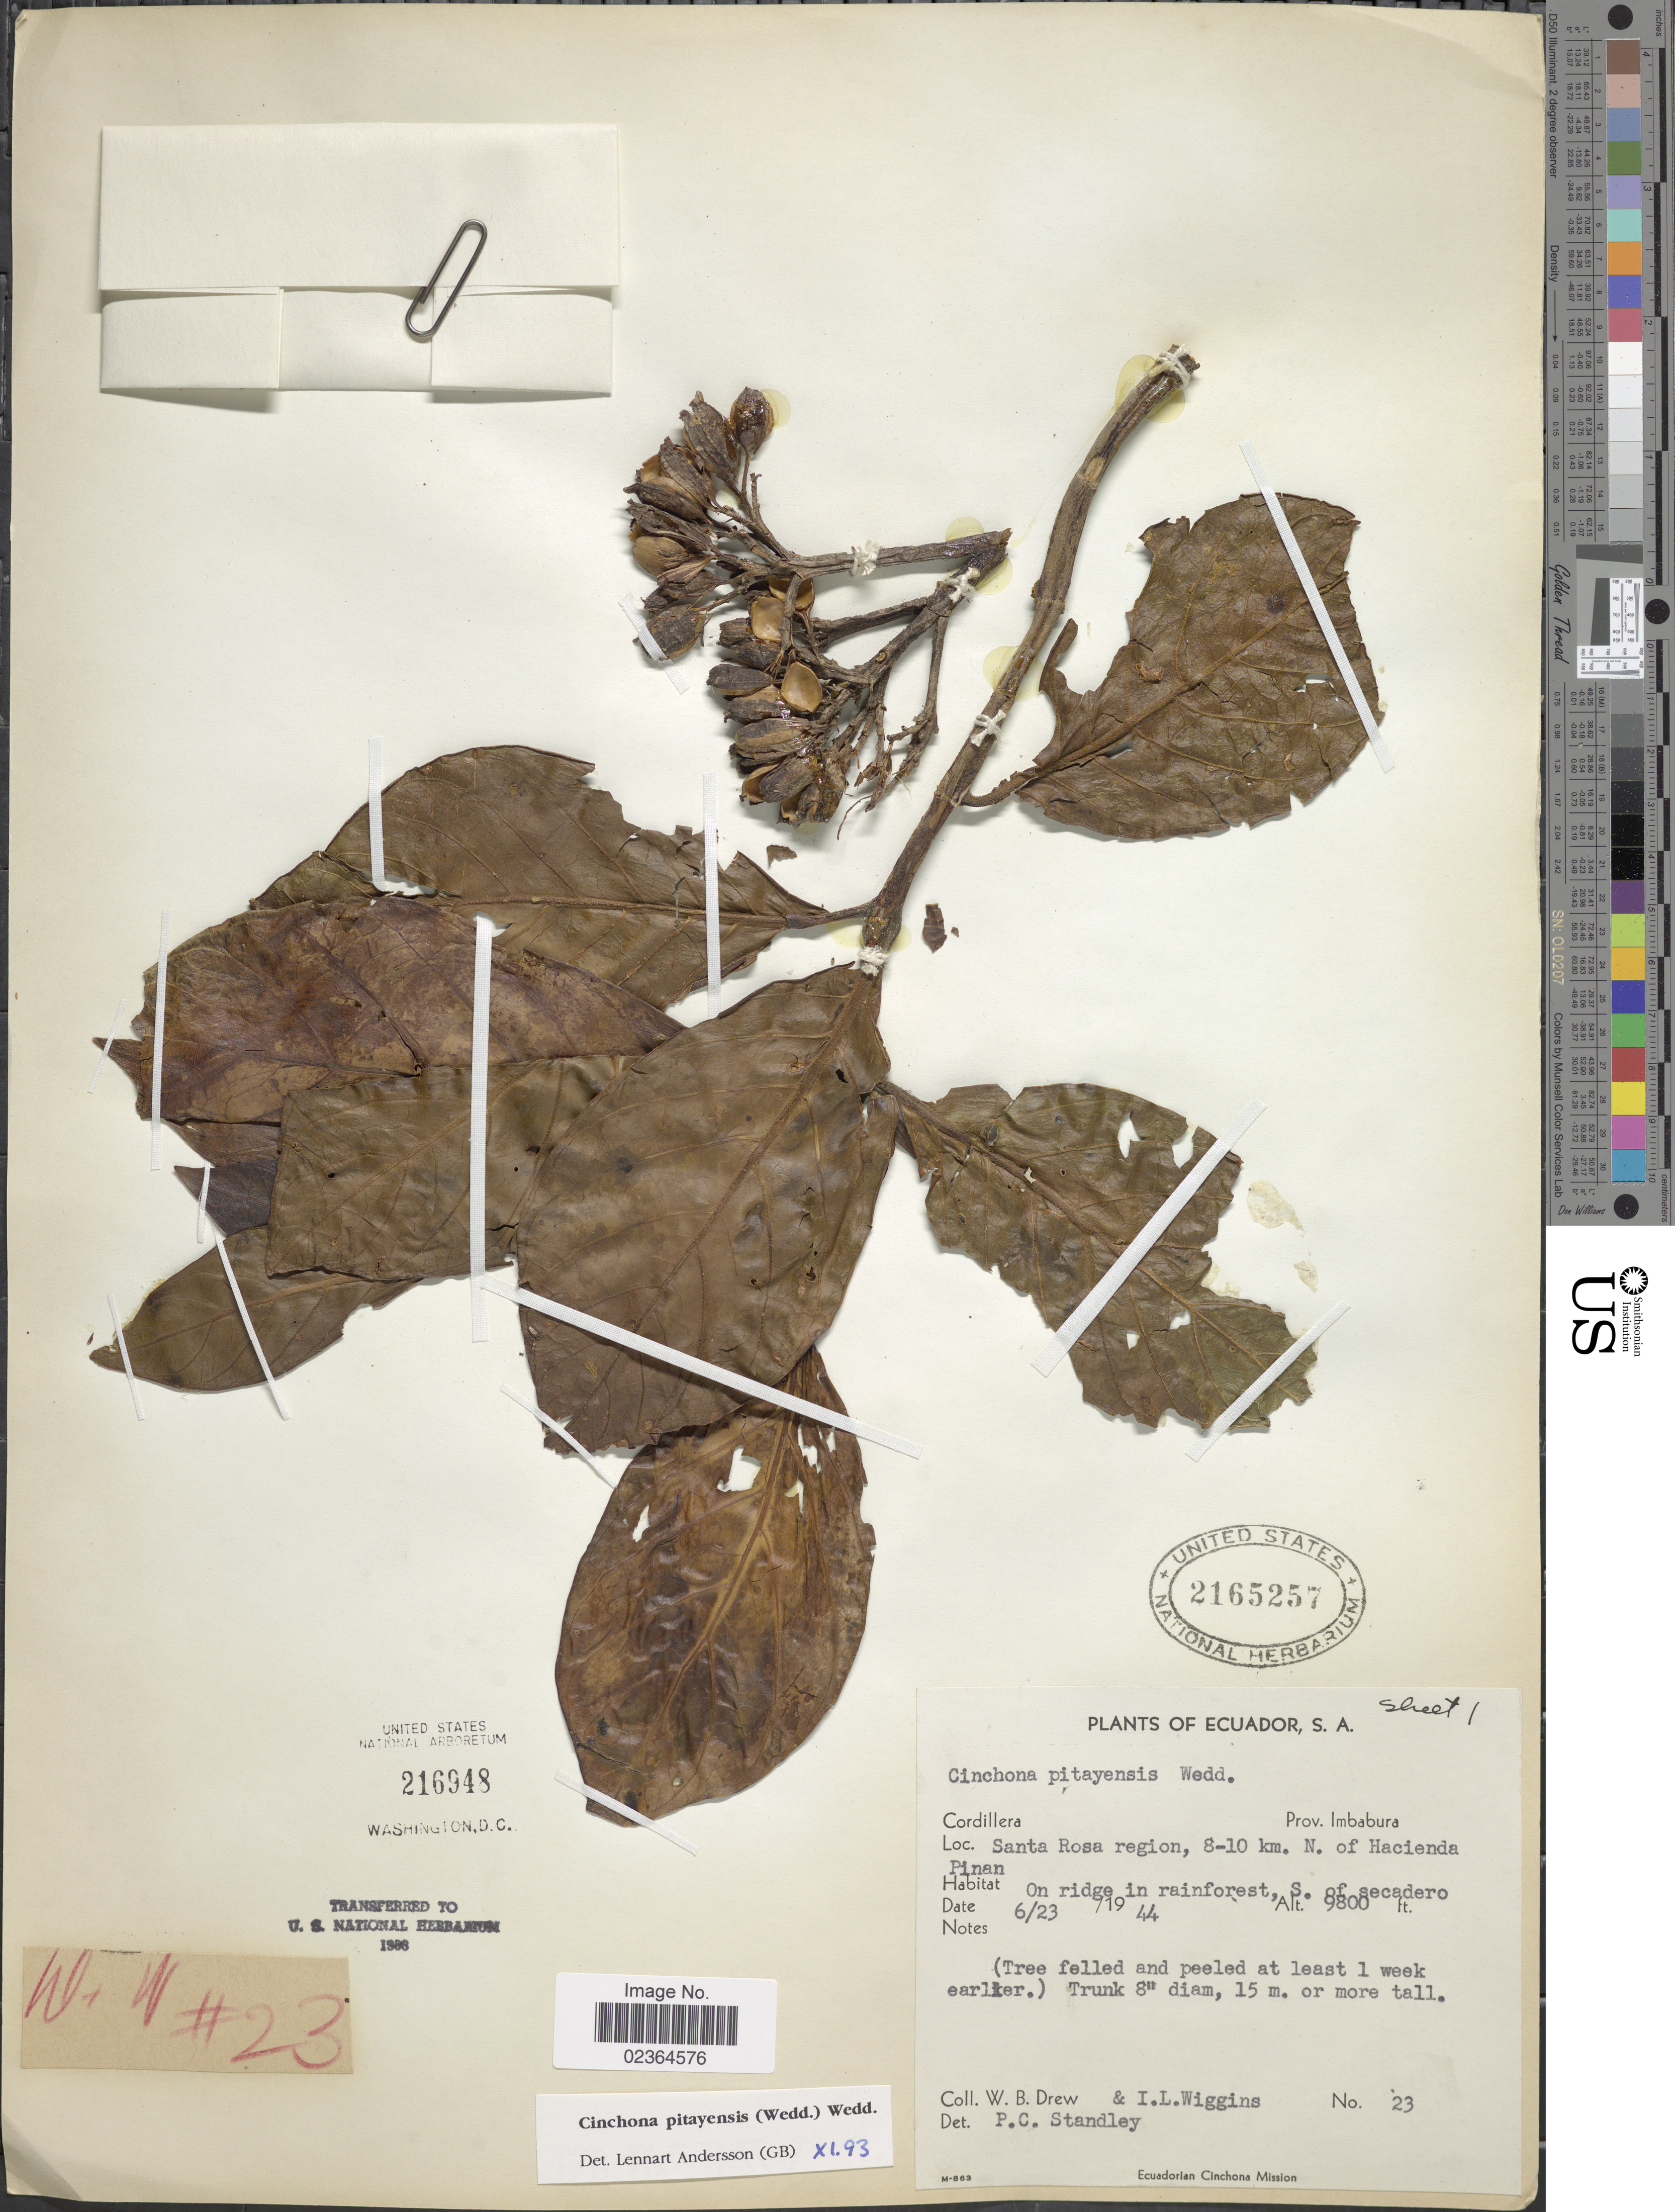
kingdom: Plantae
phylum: Tracheophyta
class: Magnoliopsida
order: Gentianales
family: Rubiaceae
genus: Cinchona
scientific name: Cinchona pitayensis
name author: Wedd.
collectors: W. B. Drew & I. L. Wiggins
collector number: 23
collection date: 1944-06-23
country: Ecuador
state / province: Imbabura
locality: Cordillera. Santa Rosa region, 8-10 km. N. of Hacienda Pinan, S. of secadero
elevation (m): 2987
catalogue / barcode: US 2165257